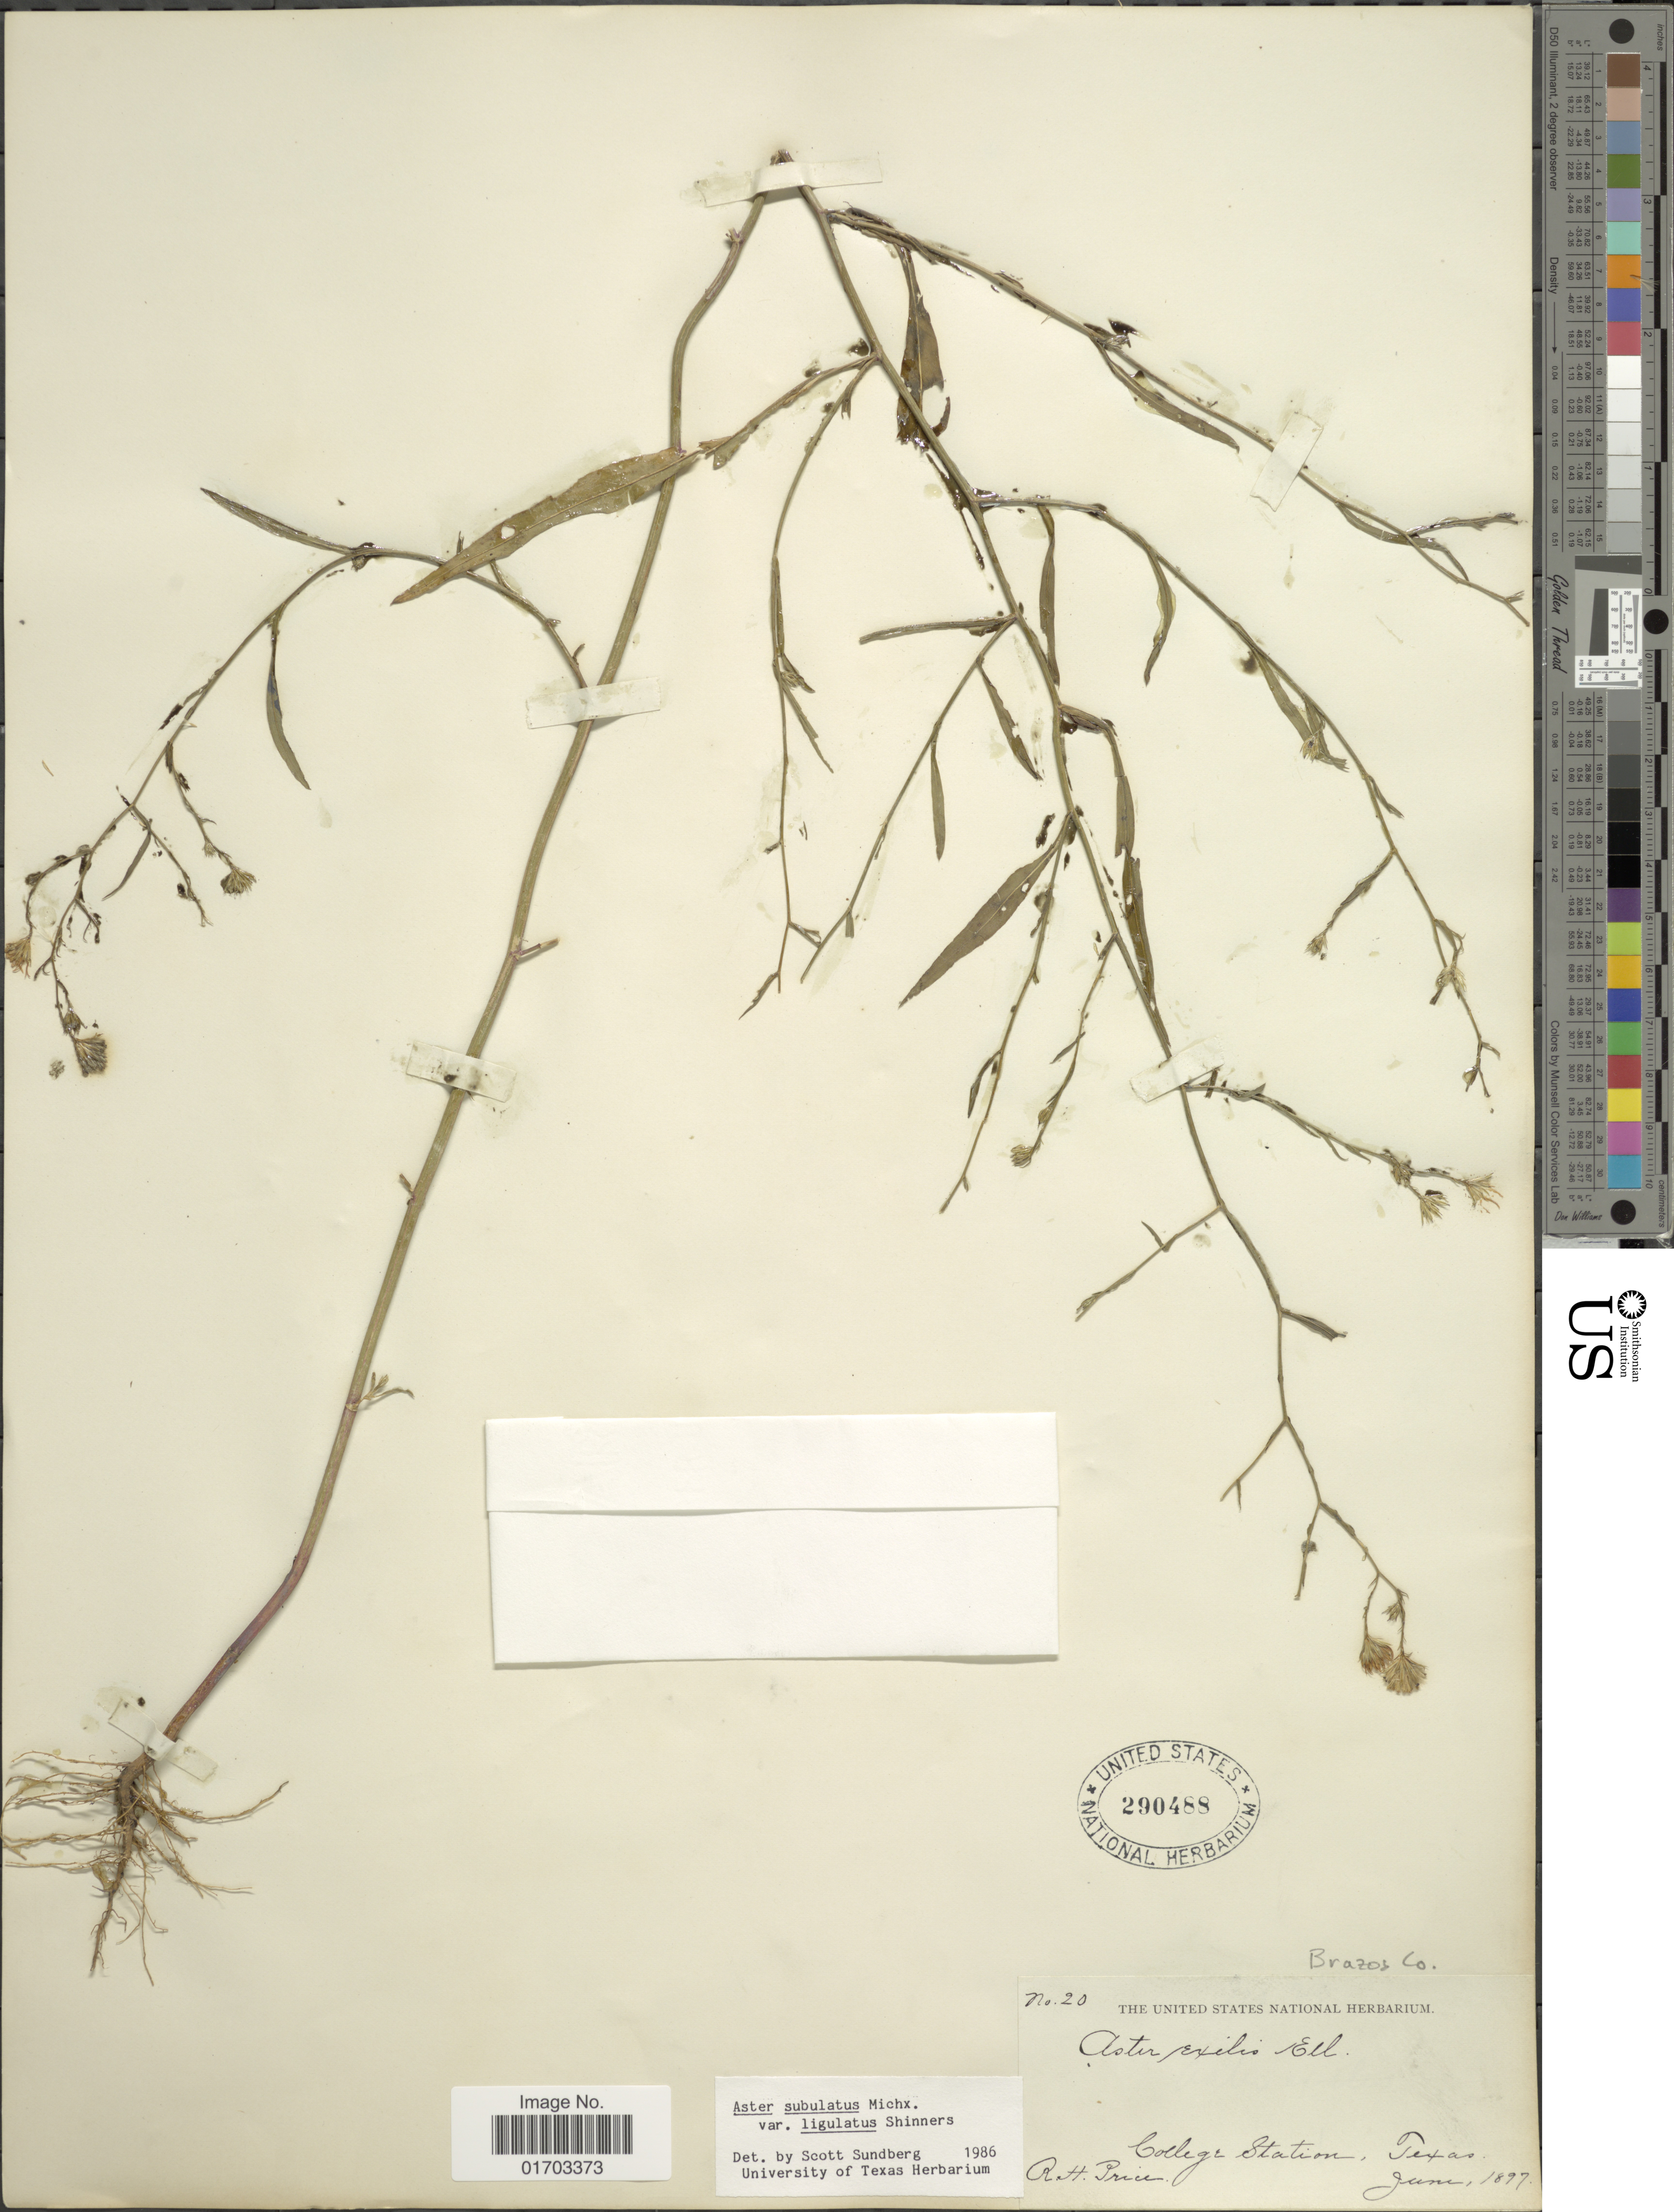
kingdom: Plantae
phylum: Tracheophyta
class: Magnoliopsida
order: Asterales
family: Asteraceae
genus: Symphyotrichum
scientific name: Symphyotrichum subulatum var. ligulatum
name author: (Shinners) S.D. Sundb.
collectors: R. Price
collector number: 20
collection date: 1897-06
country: United States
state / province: Texas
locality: College Station, Brazos Co.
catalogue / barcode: US 290488